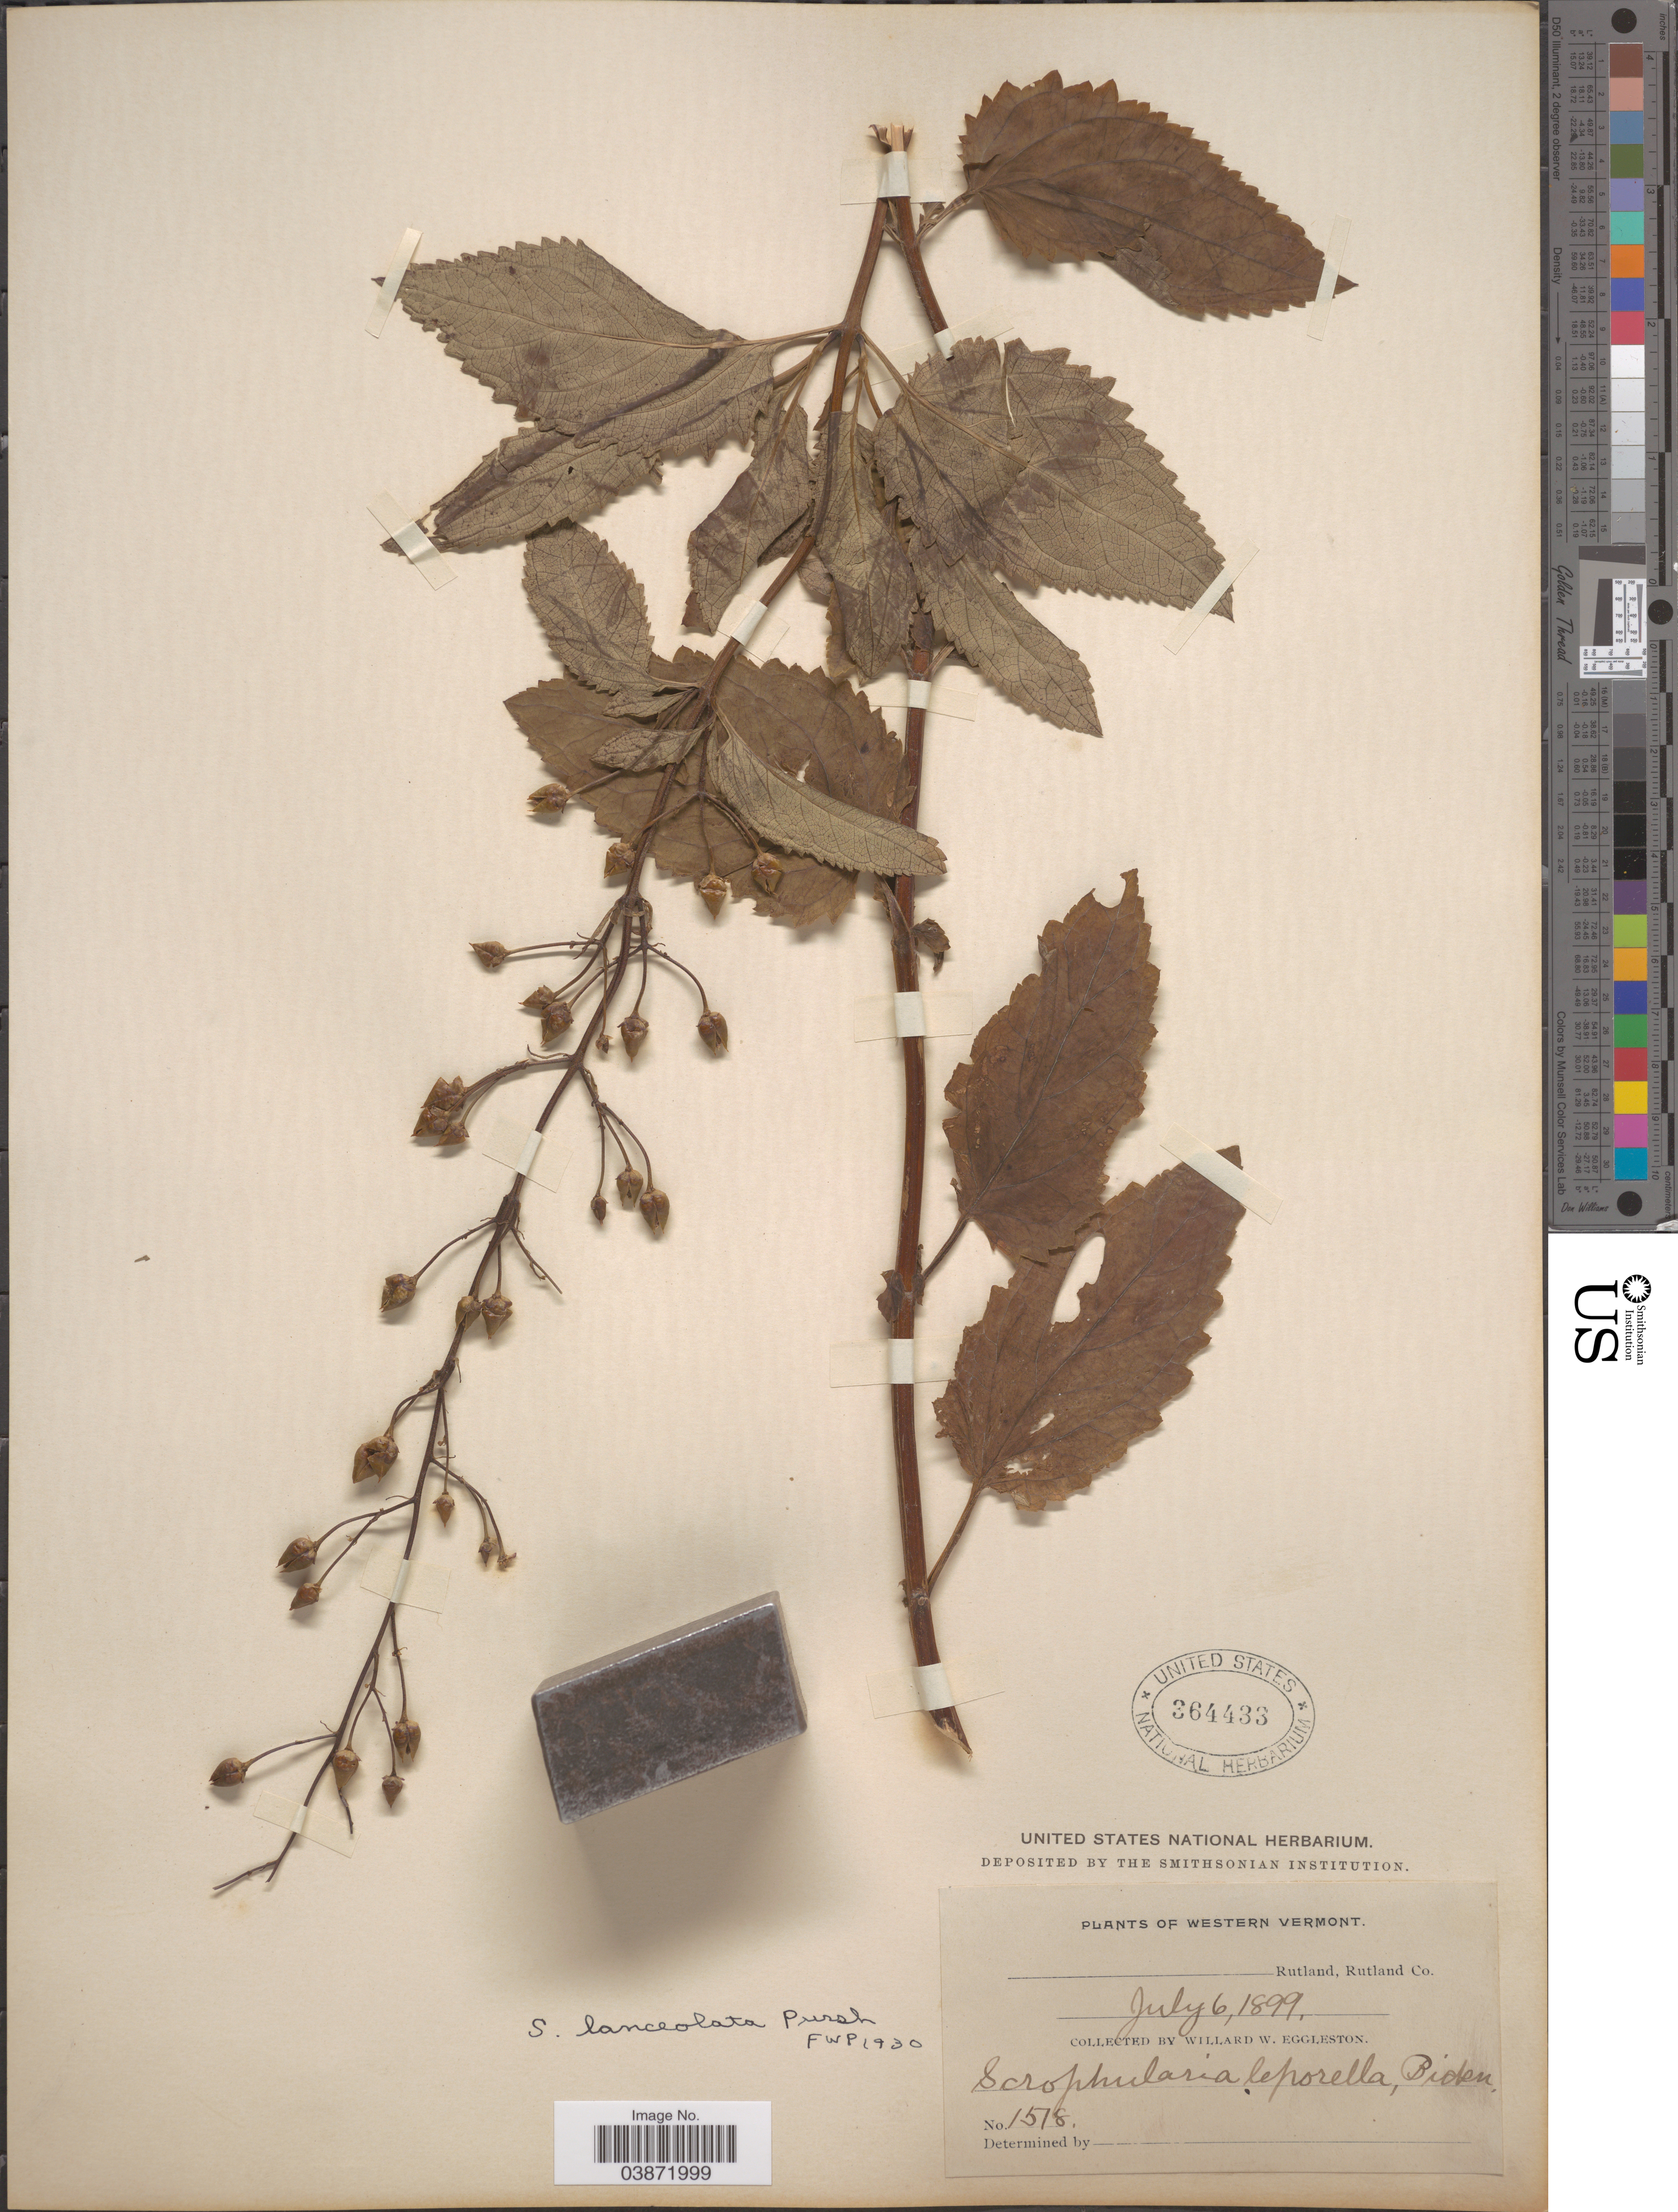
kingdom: Plantae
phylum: Tracheophyta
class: Magnoliopsida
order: Lamiales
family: Scrophulariaceae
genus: Scrophularia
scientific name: Scrophularia lanceolata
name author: Pursh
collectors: W. W. Eggleston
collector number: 1578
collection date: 1899-07-06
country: United States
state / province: Vermont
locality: Western Vermont. Rutland, Rutland Co.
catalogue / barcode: US 364433